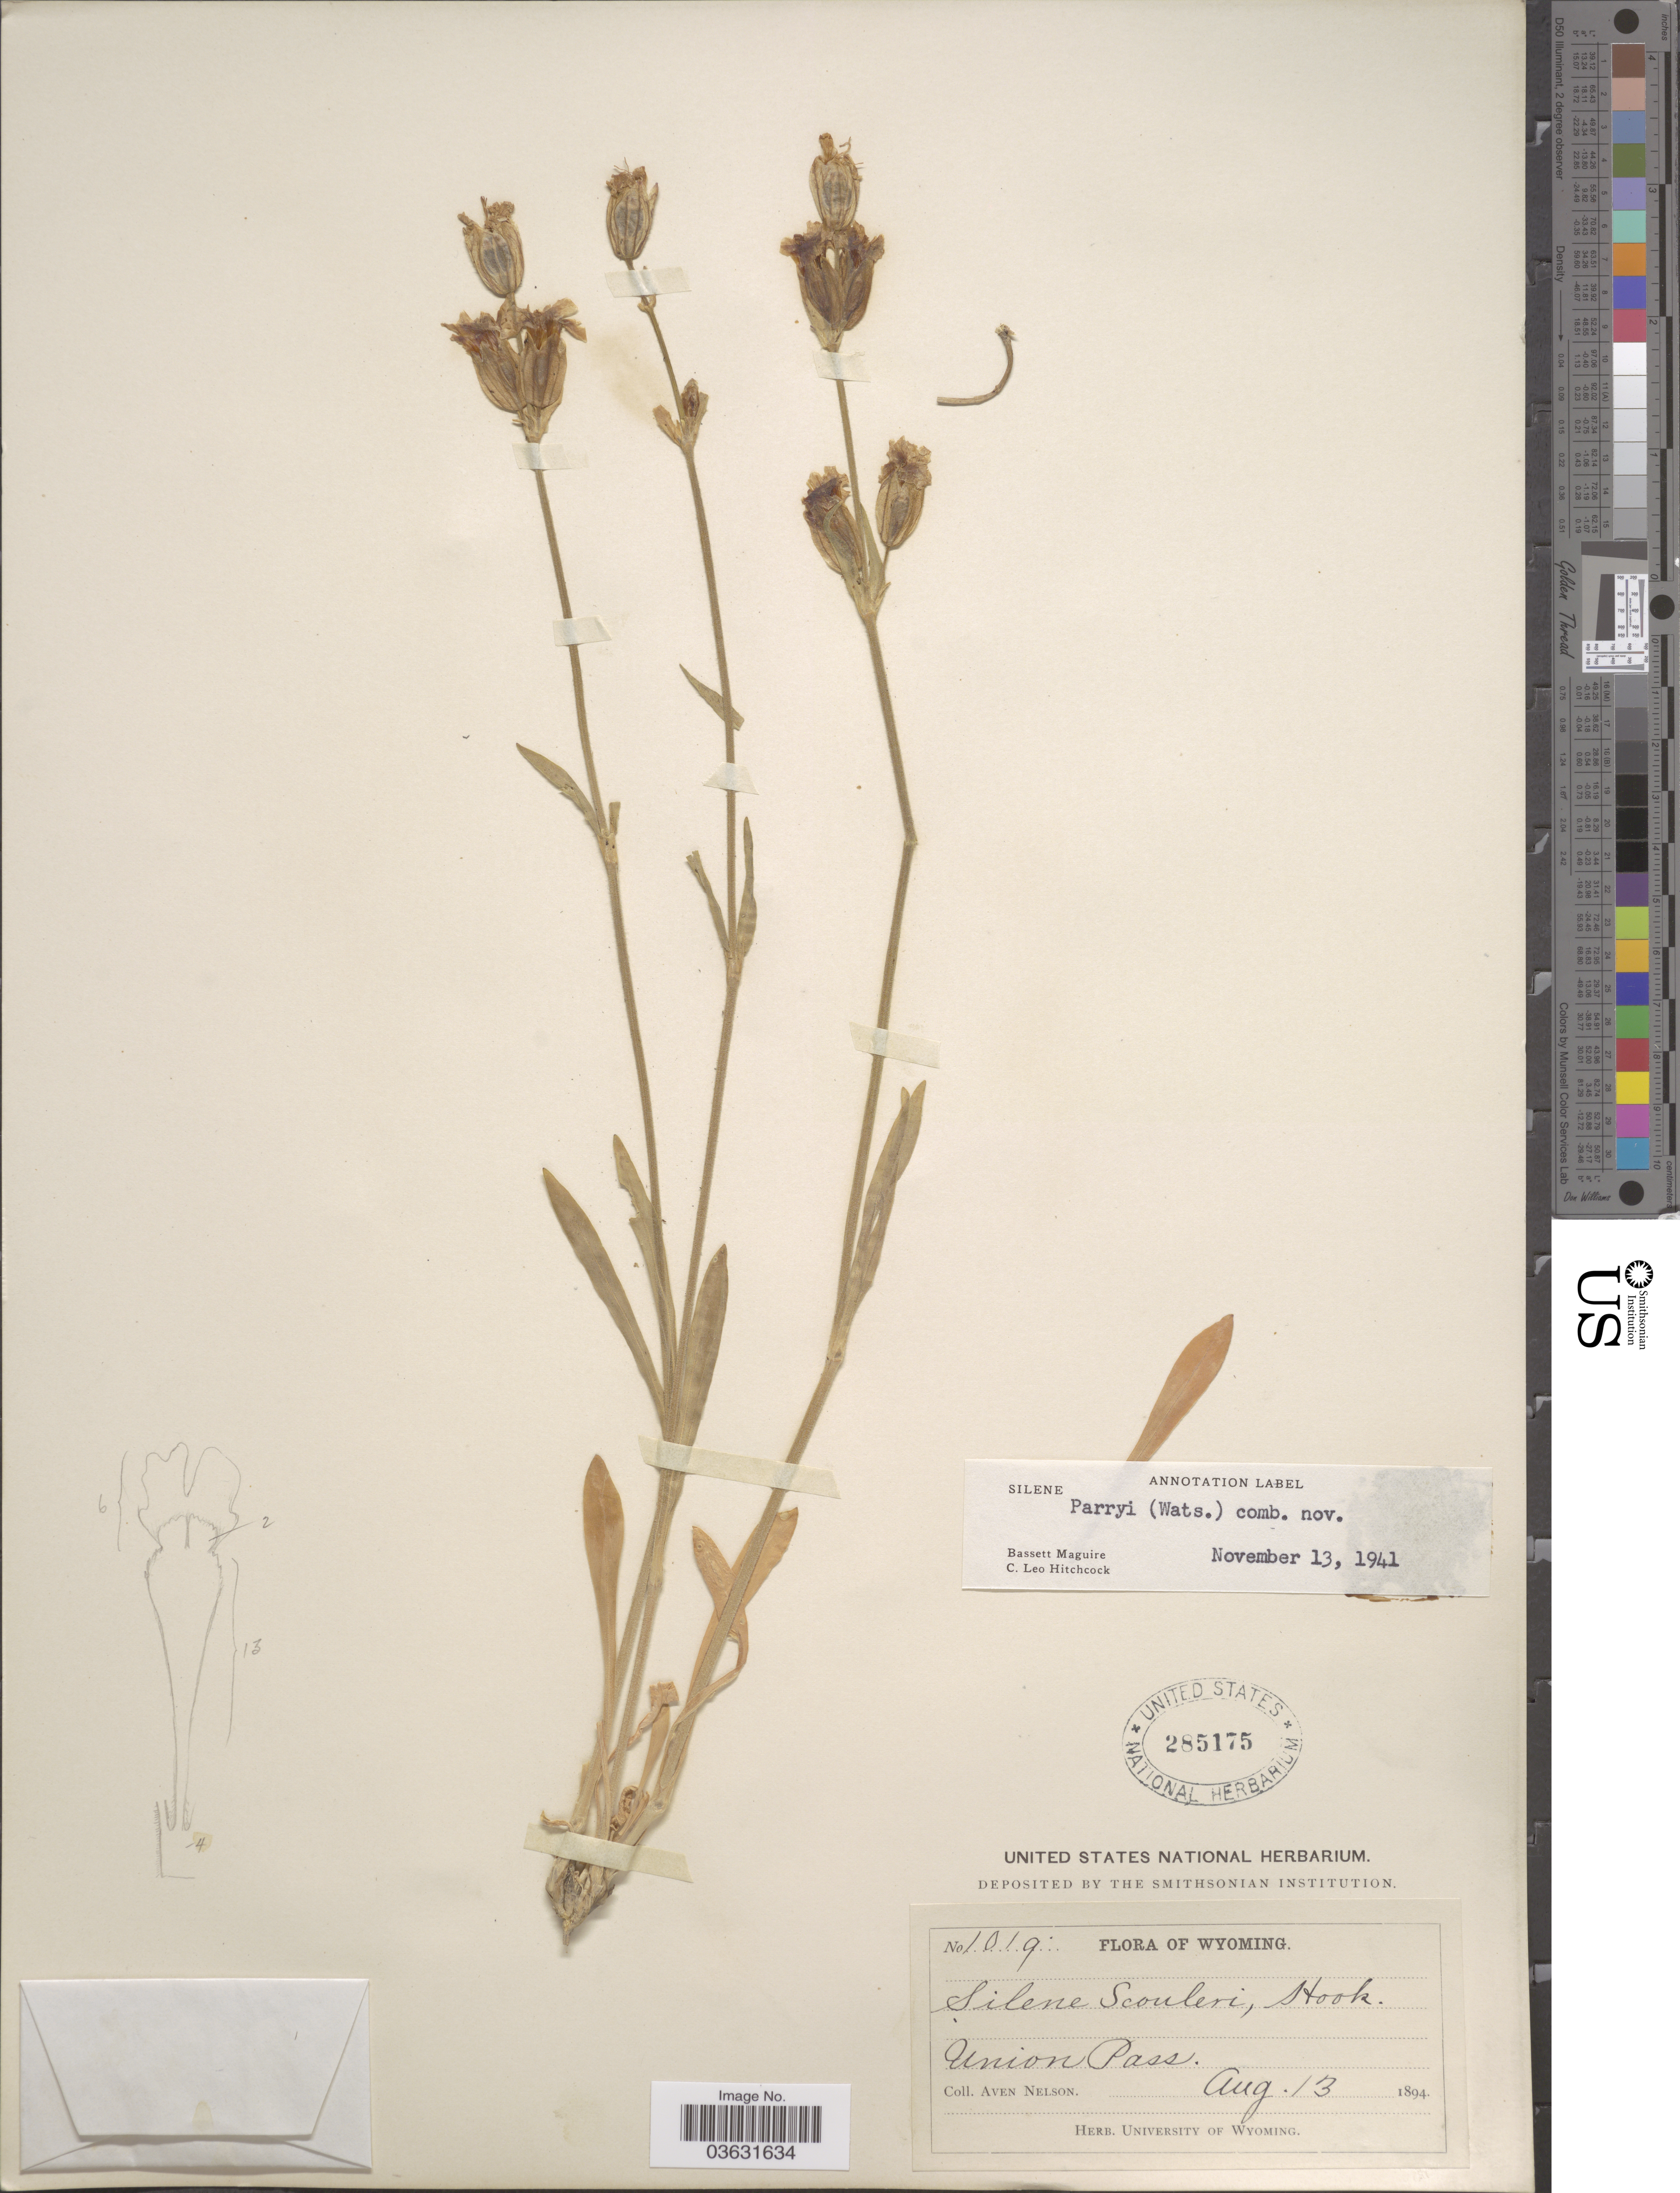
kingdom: Plantae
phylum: Tracheophyta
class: Magnoliopsida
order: Caryophyllales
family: Caryophyllaceae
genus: Silene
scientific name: Silene parryi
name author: (S. Watson) C.L. Hitchc. & Maguire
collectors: A. Nelson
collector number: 1019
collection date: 1894-08-13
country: United States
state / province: Wyoming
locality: Union Pass.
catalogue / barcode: US 285175